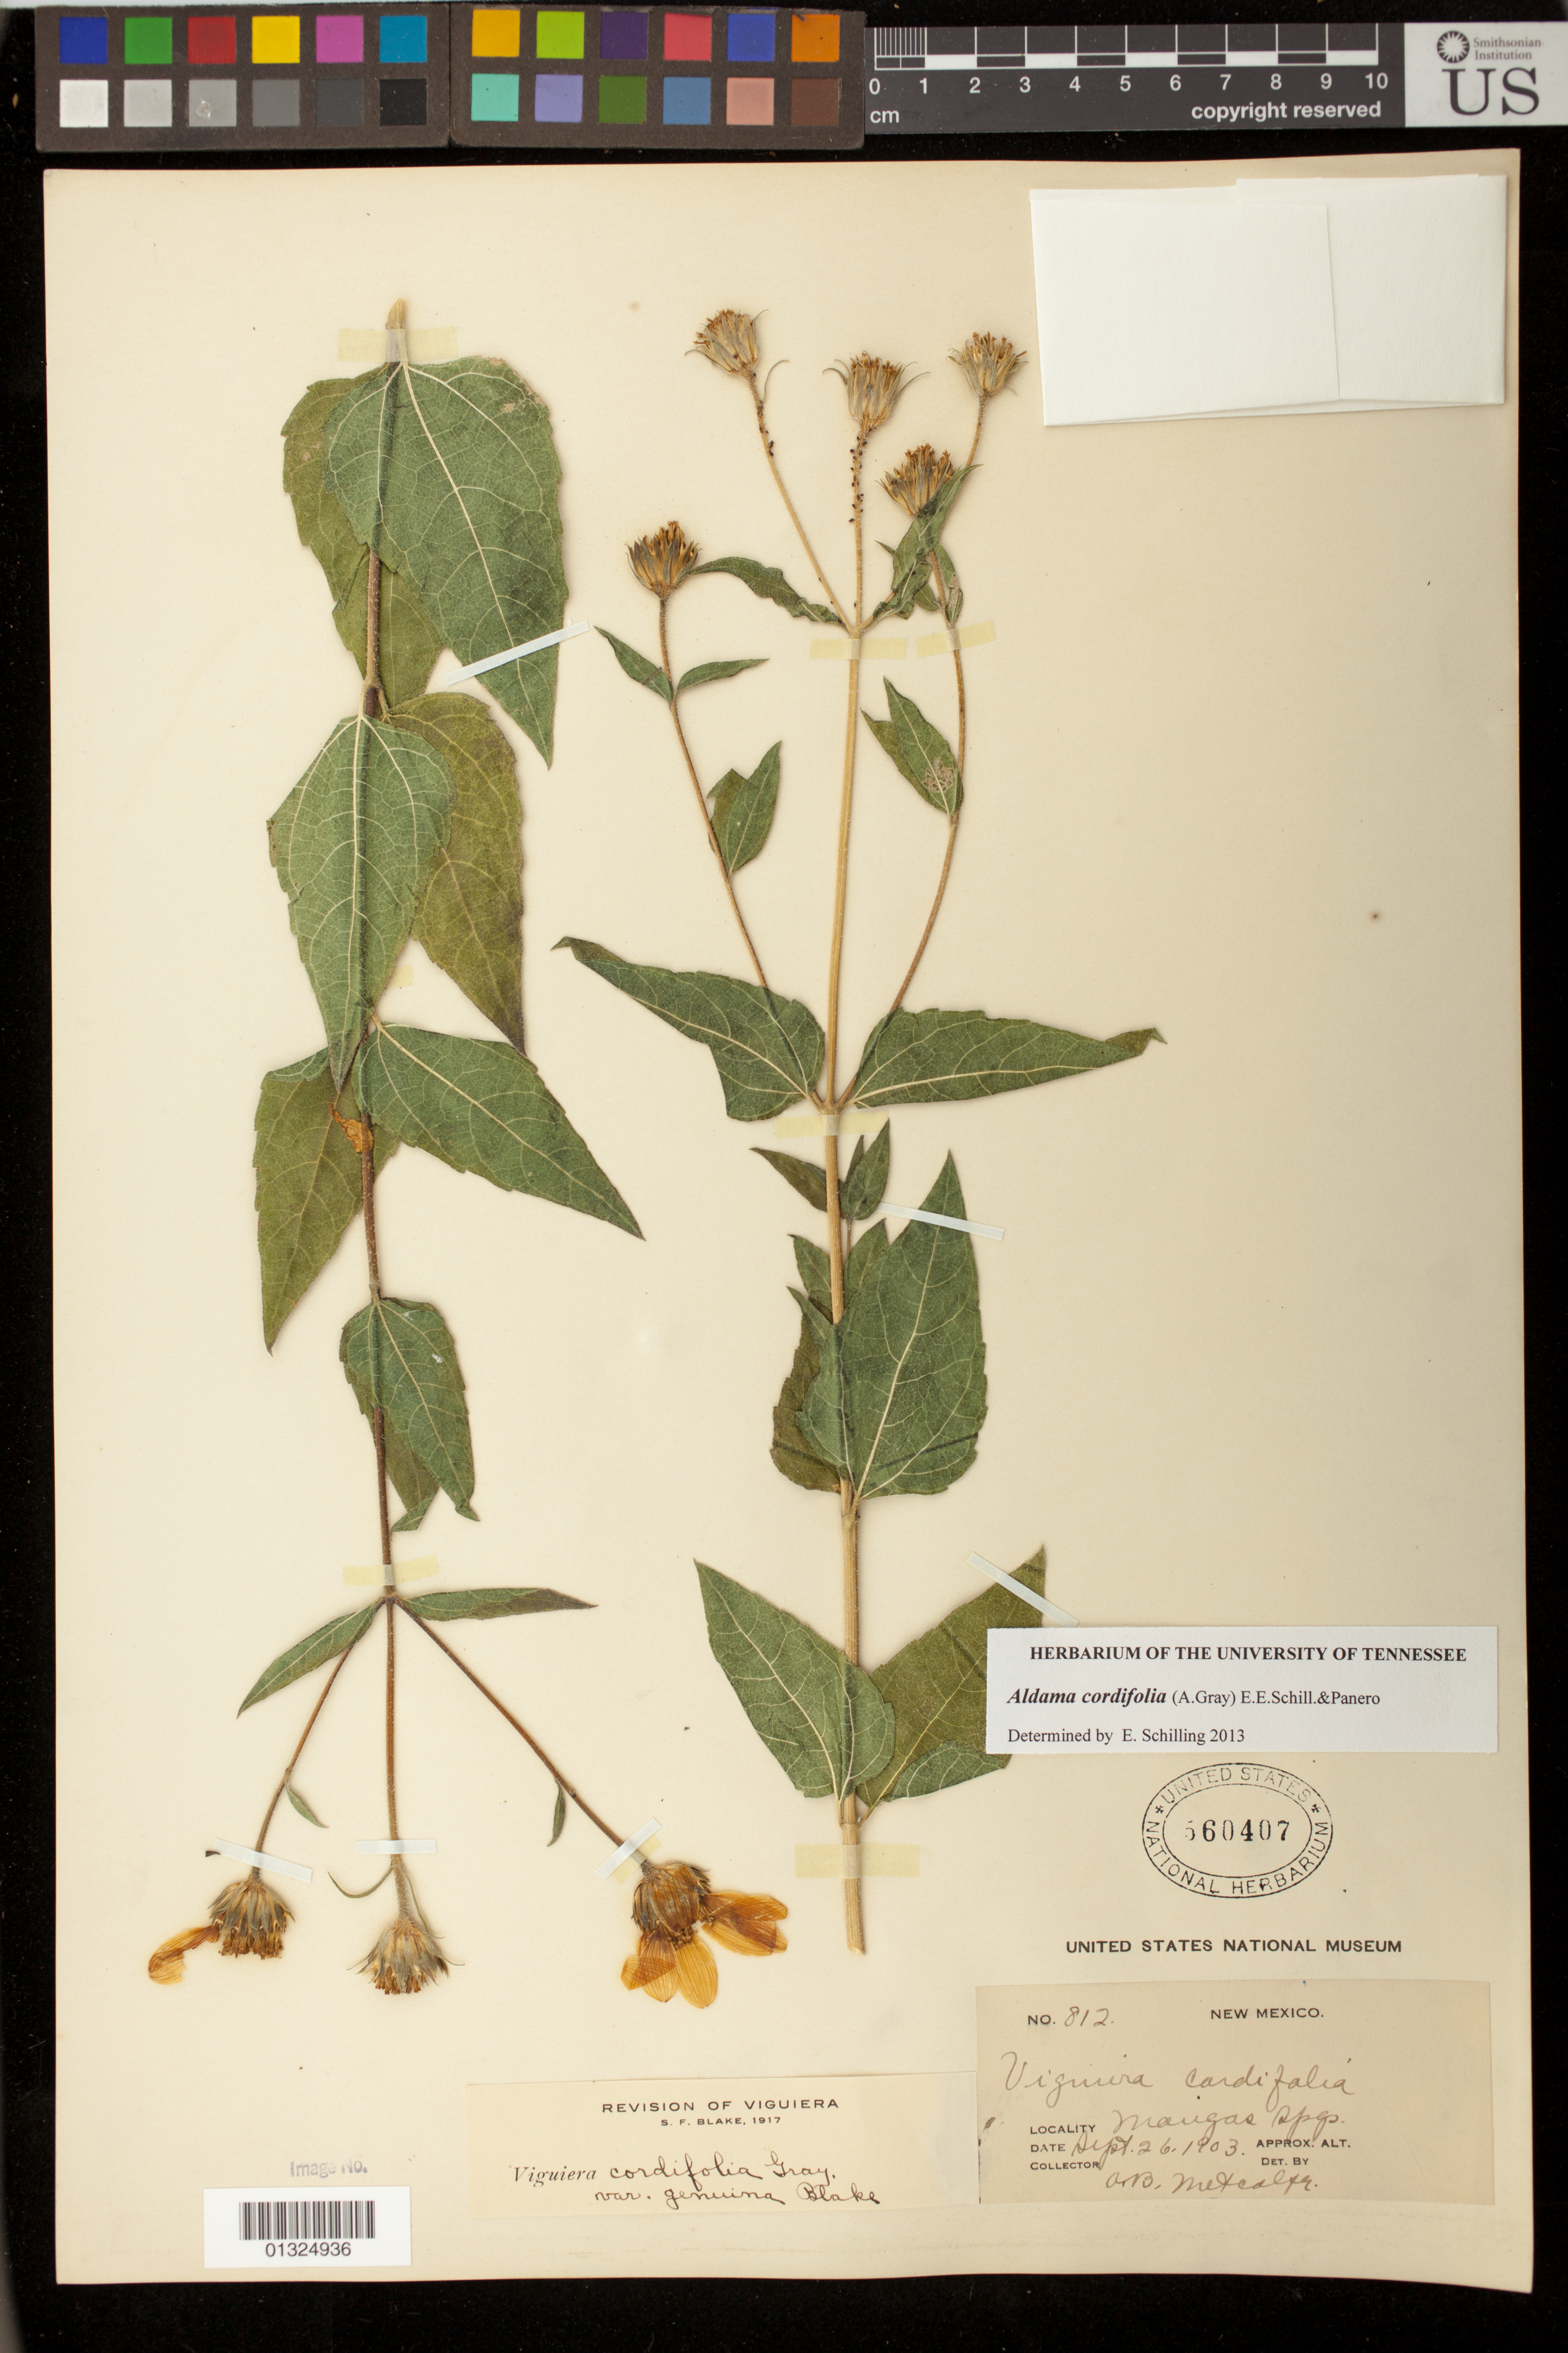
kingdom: Plantae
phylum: Tracheophyta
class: Magnoliopsida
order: Asterales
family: Asteraceae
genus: Aldama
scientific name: Aldama cordifolia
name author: (A. Gray) E.E. Schill. & Panero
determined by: Schilling, E. E.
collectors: O. B. Metcalfe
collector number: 812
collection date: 1903-09-26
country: United States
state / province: New Mexico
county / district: Grant County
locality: Mangas Springs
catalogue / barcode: US 560407